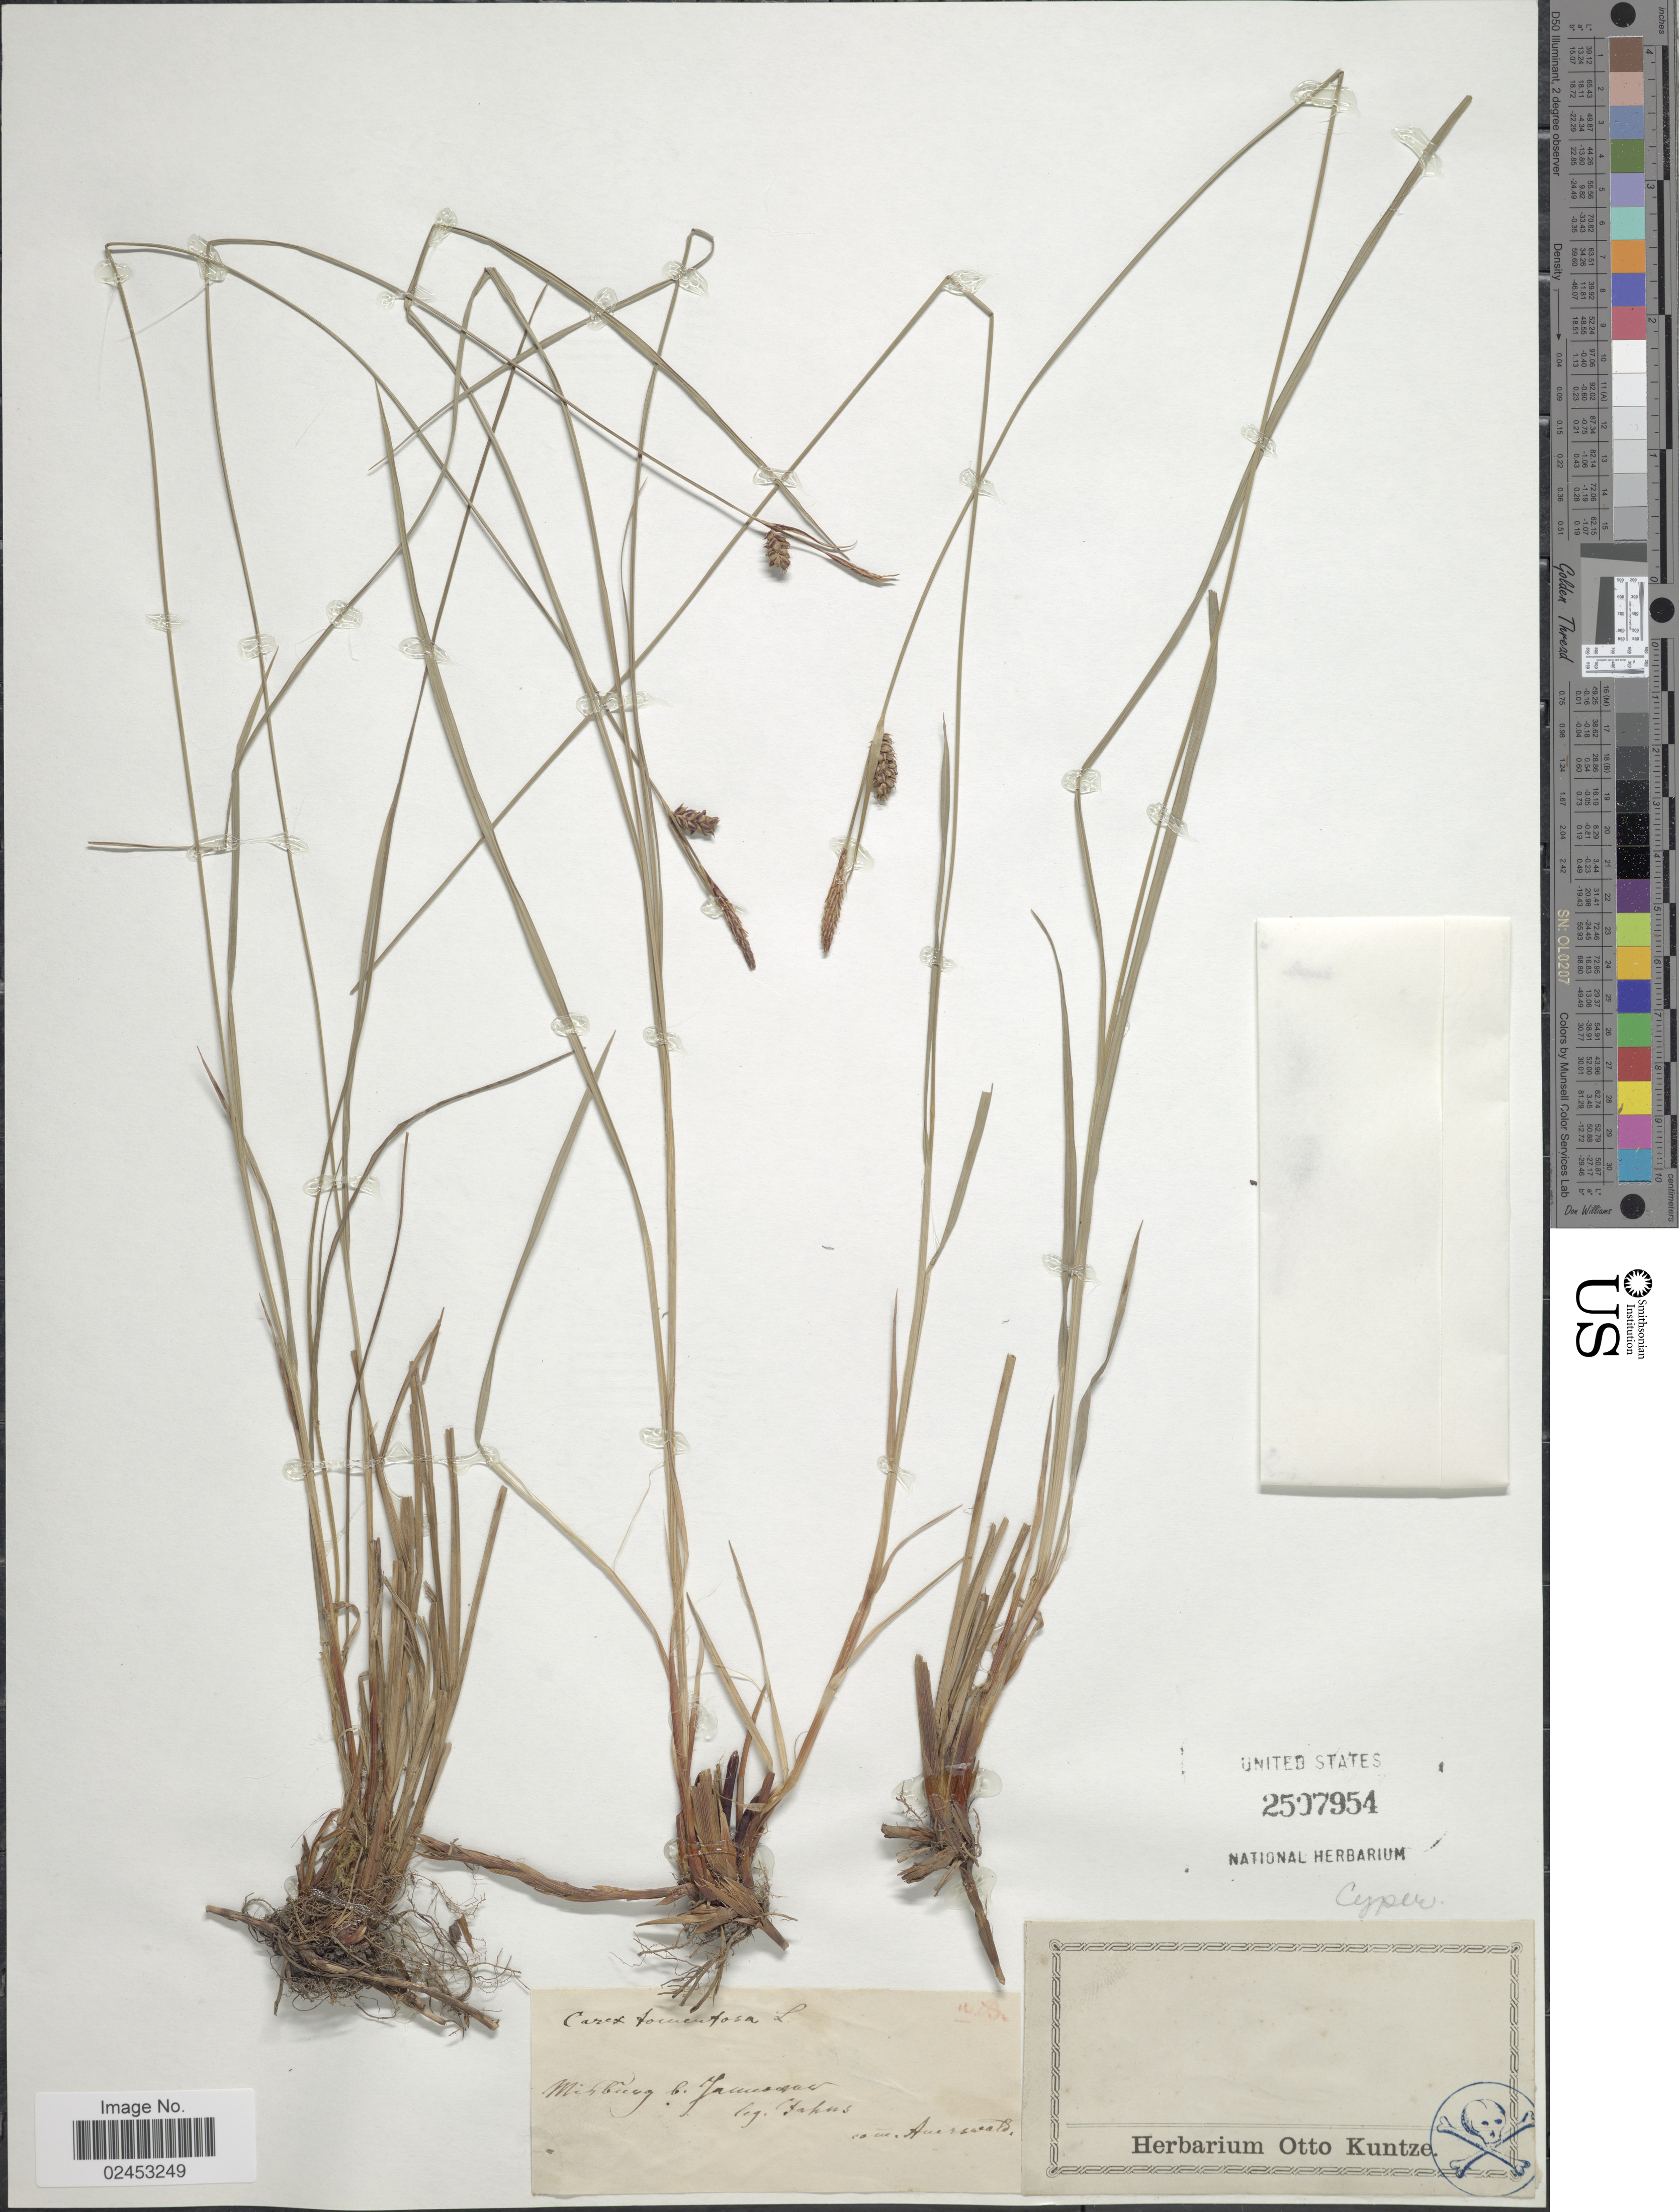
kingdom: Plantae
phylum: Tracheophyta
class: Liliopsida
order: Poales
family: Cyperaceae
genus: Carex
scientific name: Carex tomentosa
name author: L.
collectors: Jahns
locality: Mihburg b. Jameschar. [interpreted]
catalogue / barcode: US 2507954